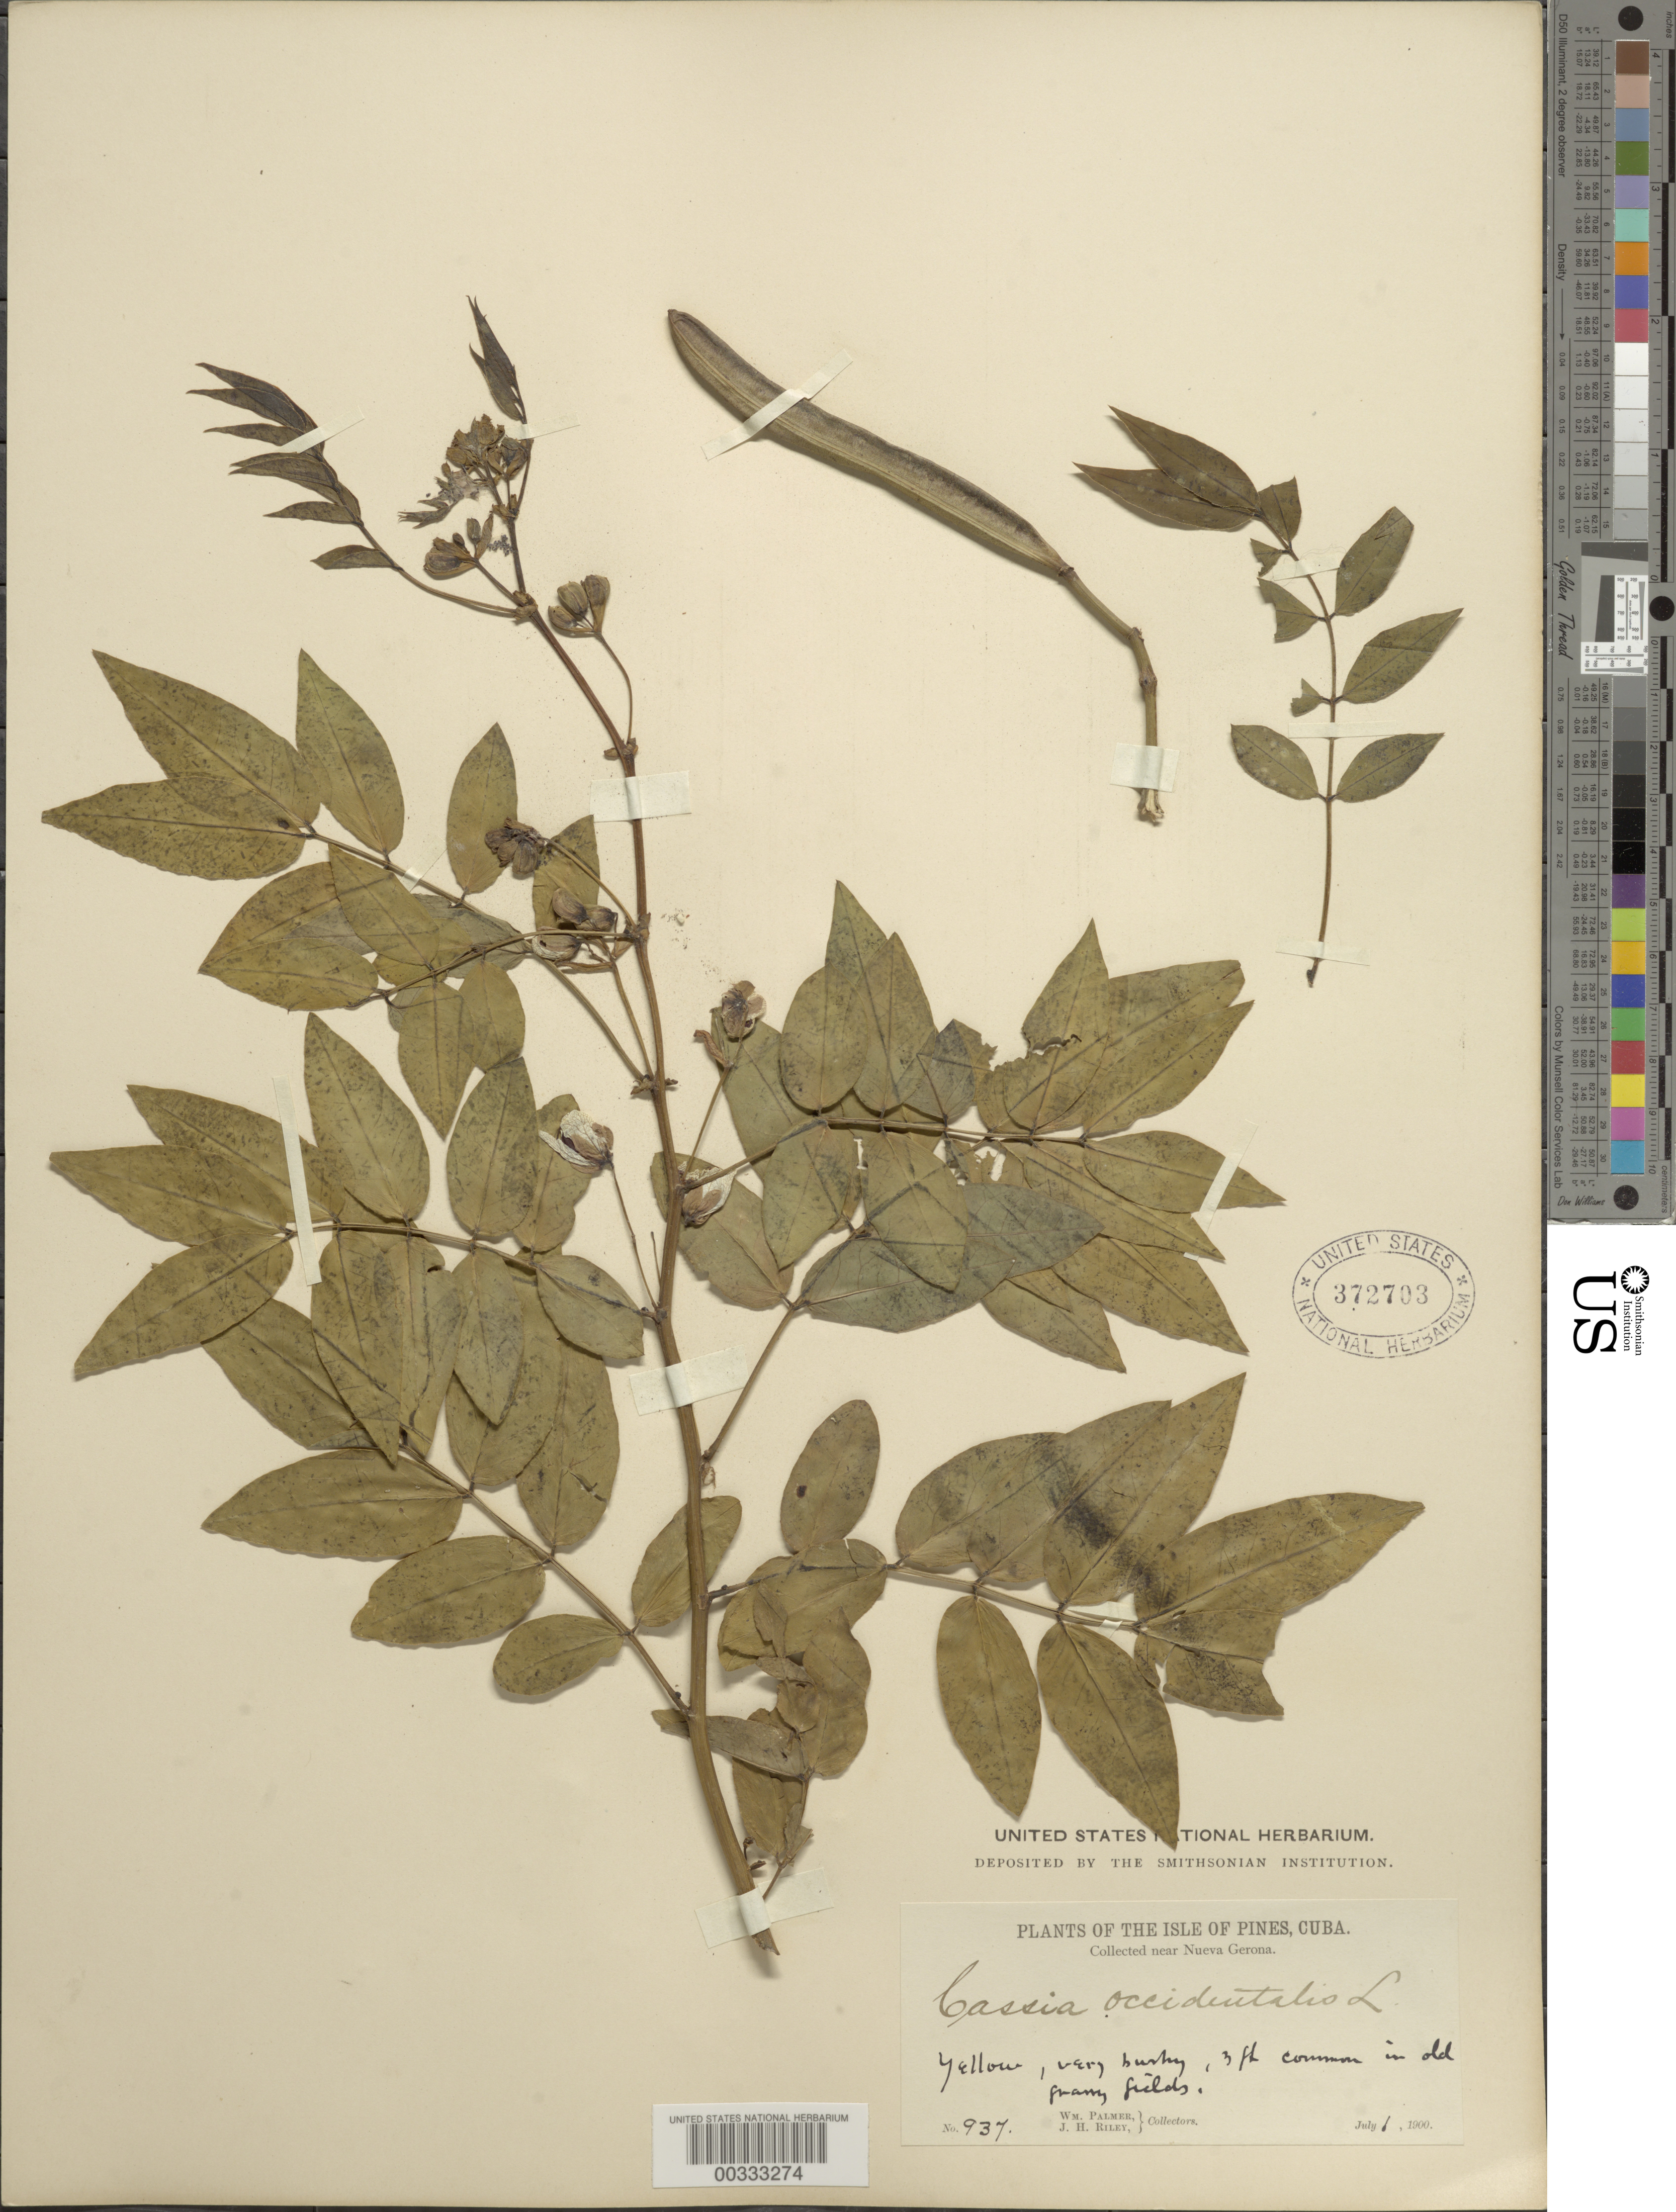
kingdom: Plantae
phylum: Tracheophyta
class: Magnoliopsida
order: Fabales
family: Fabaceae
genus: Senna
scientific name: Senna sophera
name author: (L.) Roxb.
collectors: W. Palmer & J. H. Riley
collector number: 937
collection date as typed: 01 Jul 1900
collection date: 1900-07-01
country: Cuba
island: Greater Antilles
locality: Near Nueva Gerona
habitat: Old fields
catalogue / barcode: US 372703